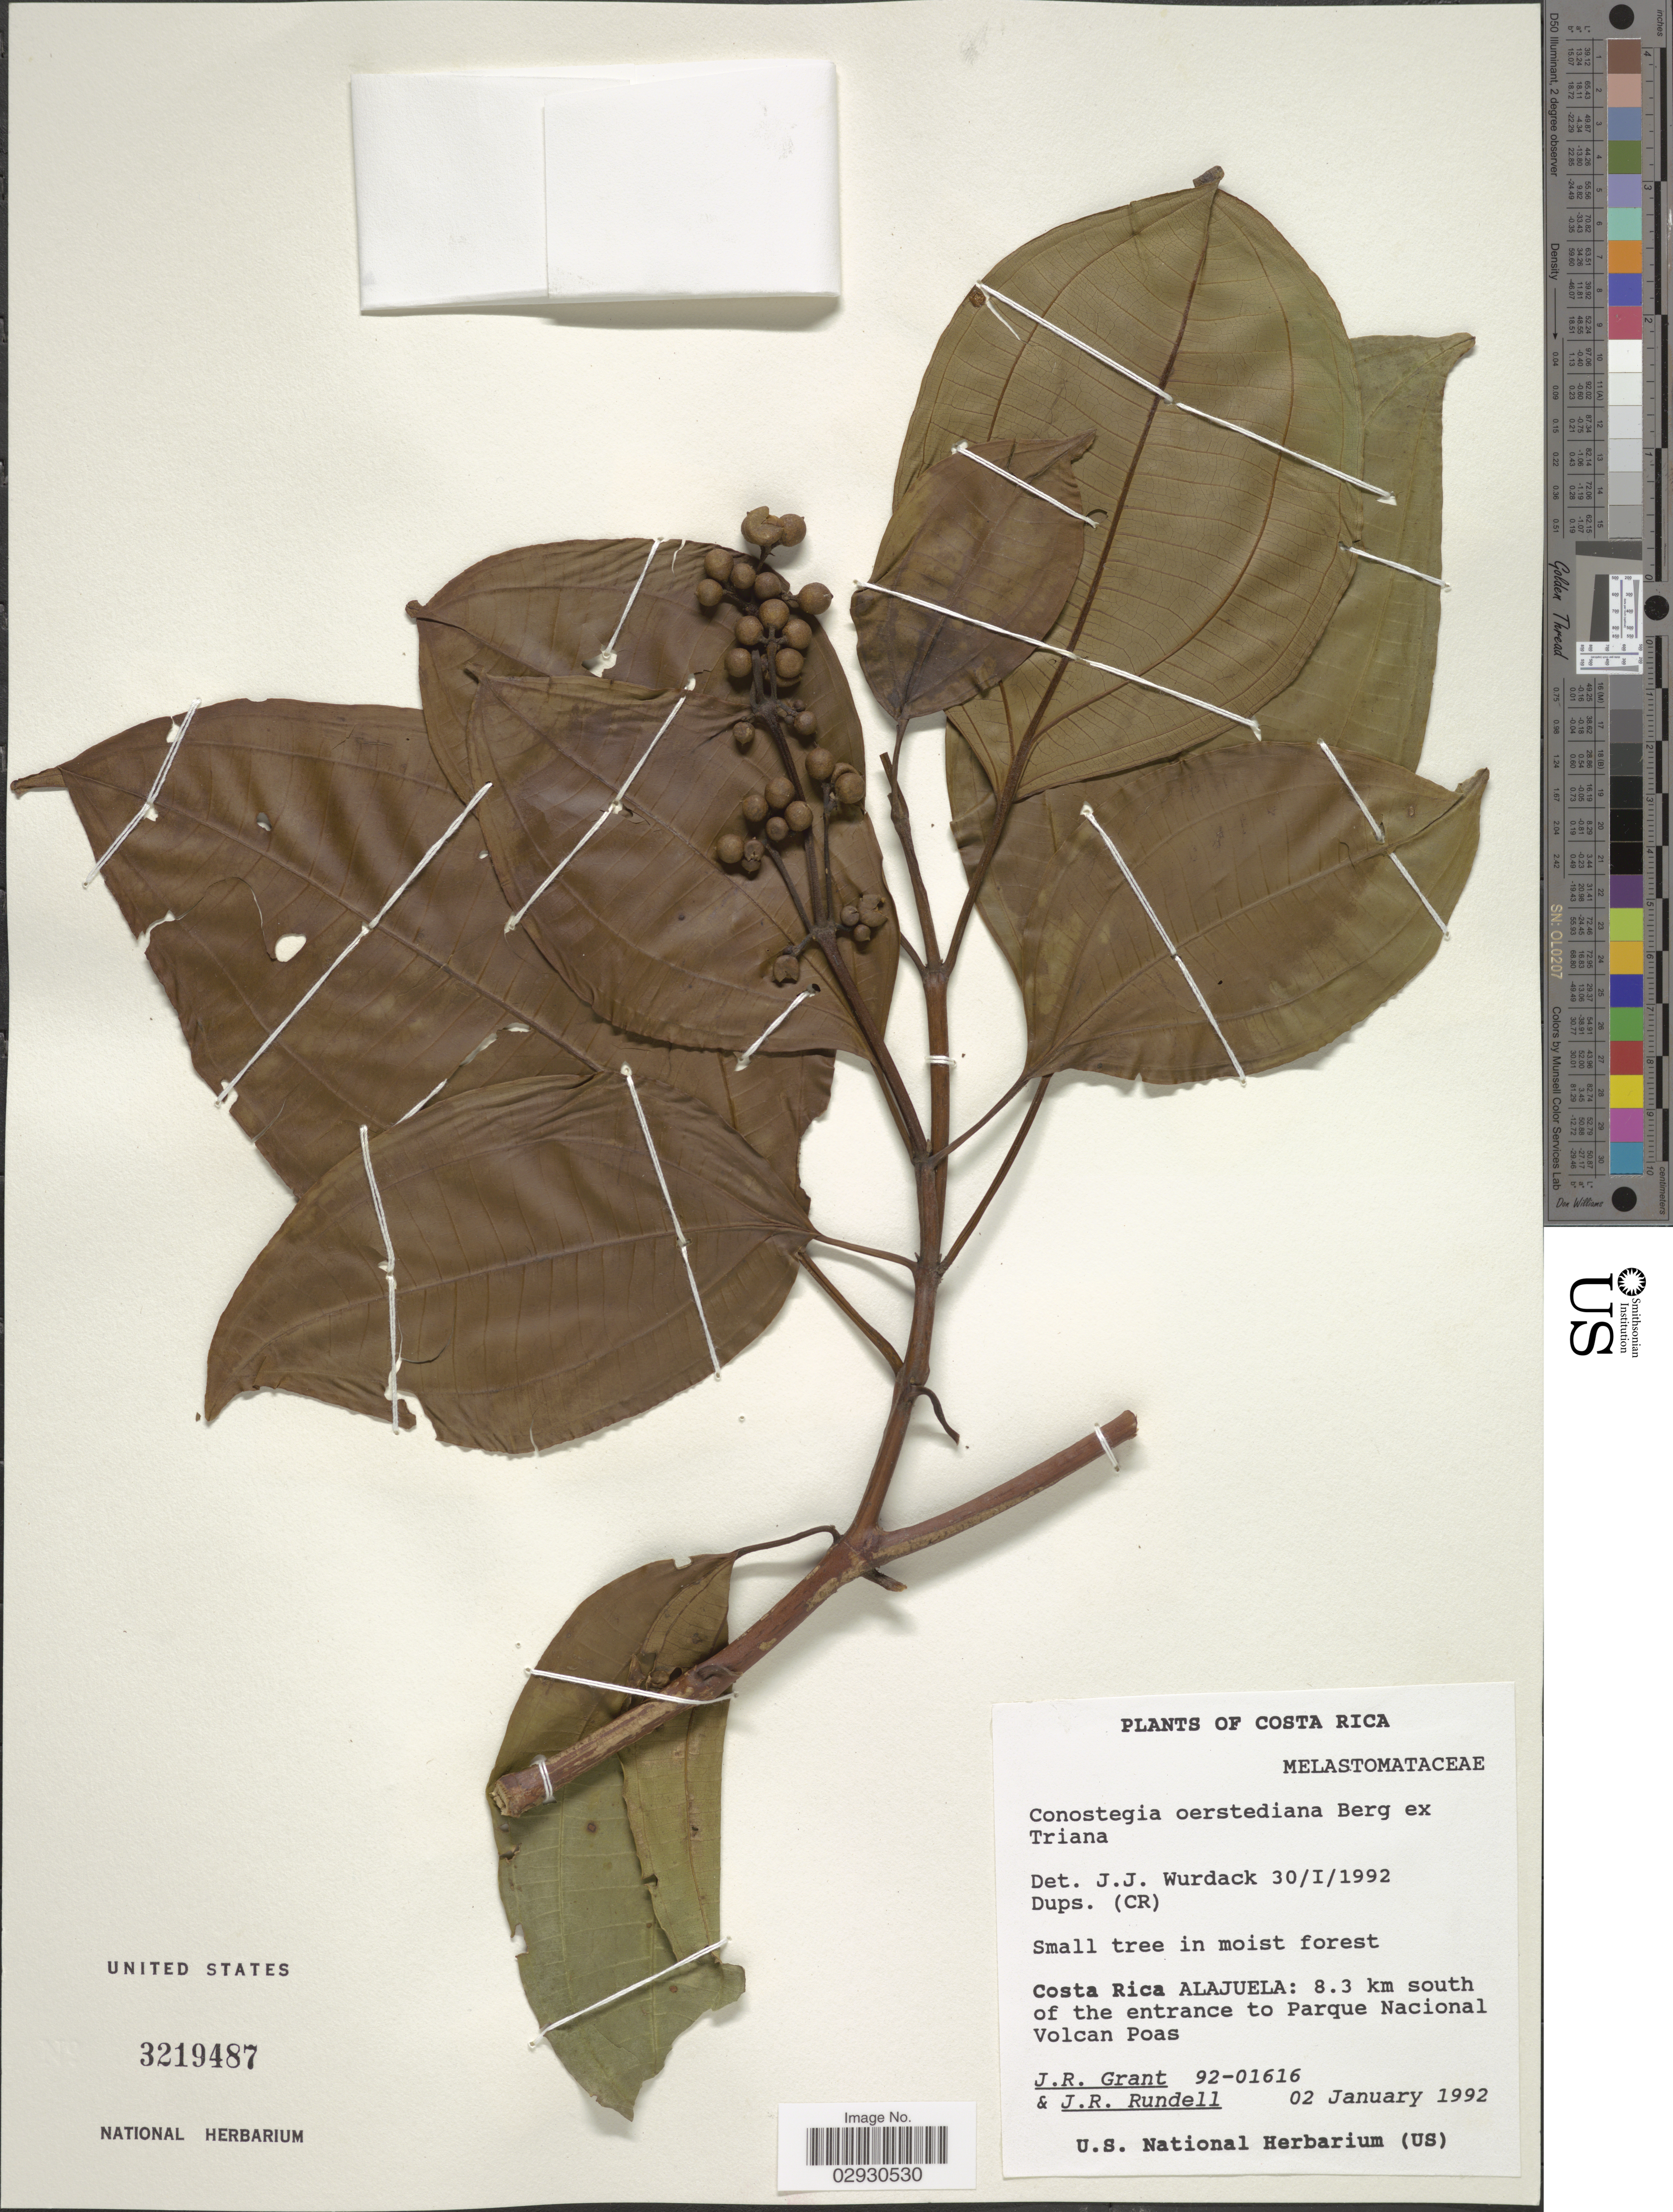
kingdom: Plantae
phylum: Tracheophyta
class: Magnoliopsida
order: Myrtales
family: Melastomataceae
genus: Conostegia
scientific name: Conostegia oerstediana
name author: O. Berg ex Triana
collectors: J. Grant & J. R. Rundell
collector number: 92-01616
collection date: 1992-01-02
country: Costa Rica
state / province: Alajuela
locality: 8.3 km south of the entrance to Parque Nacional Volcan Poas.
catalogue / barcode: US 3219487